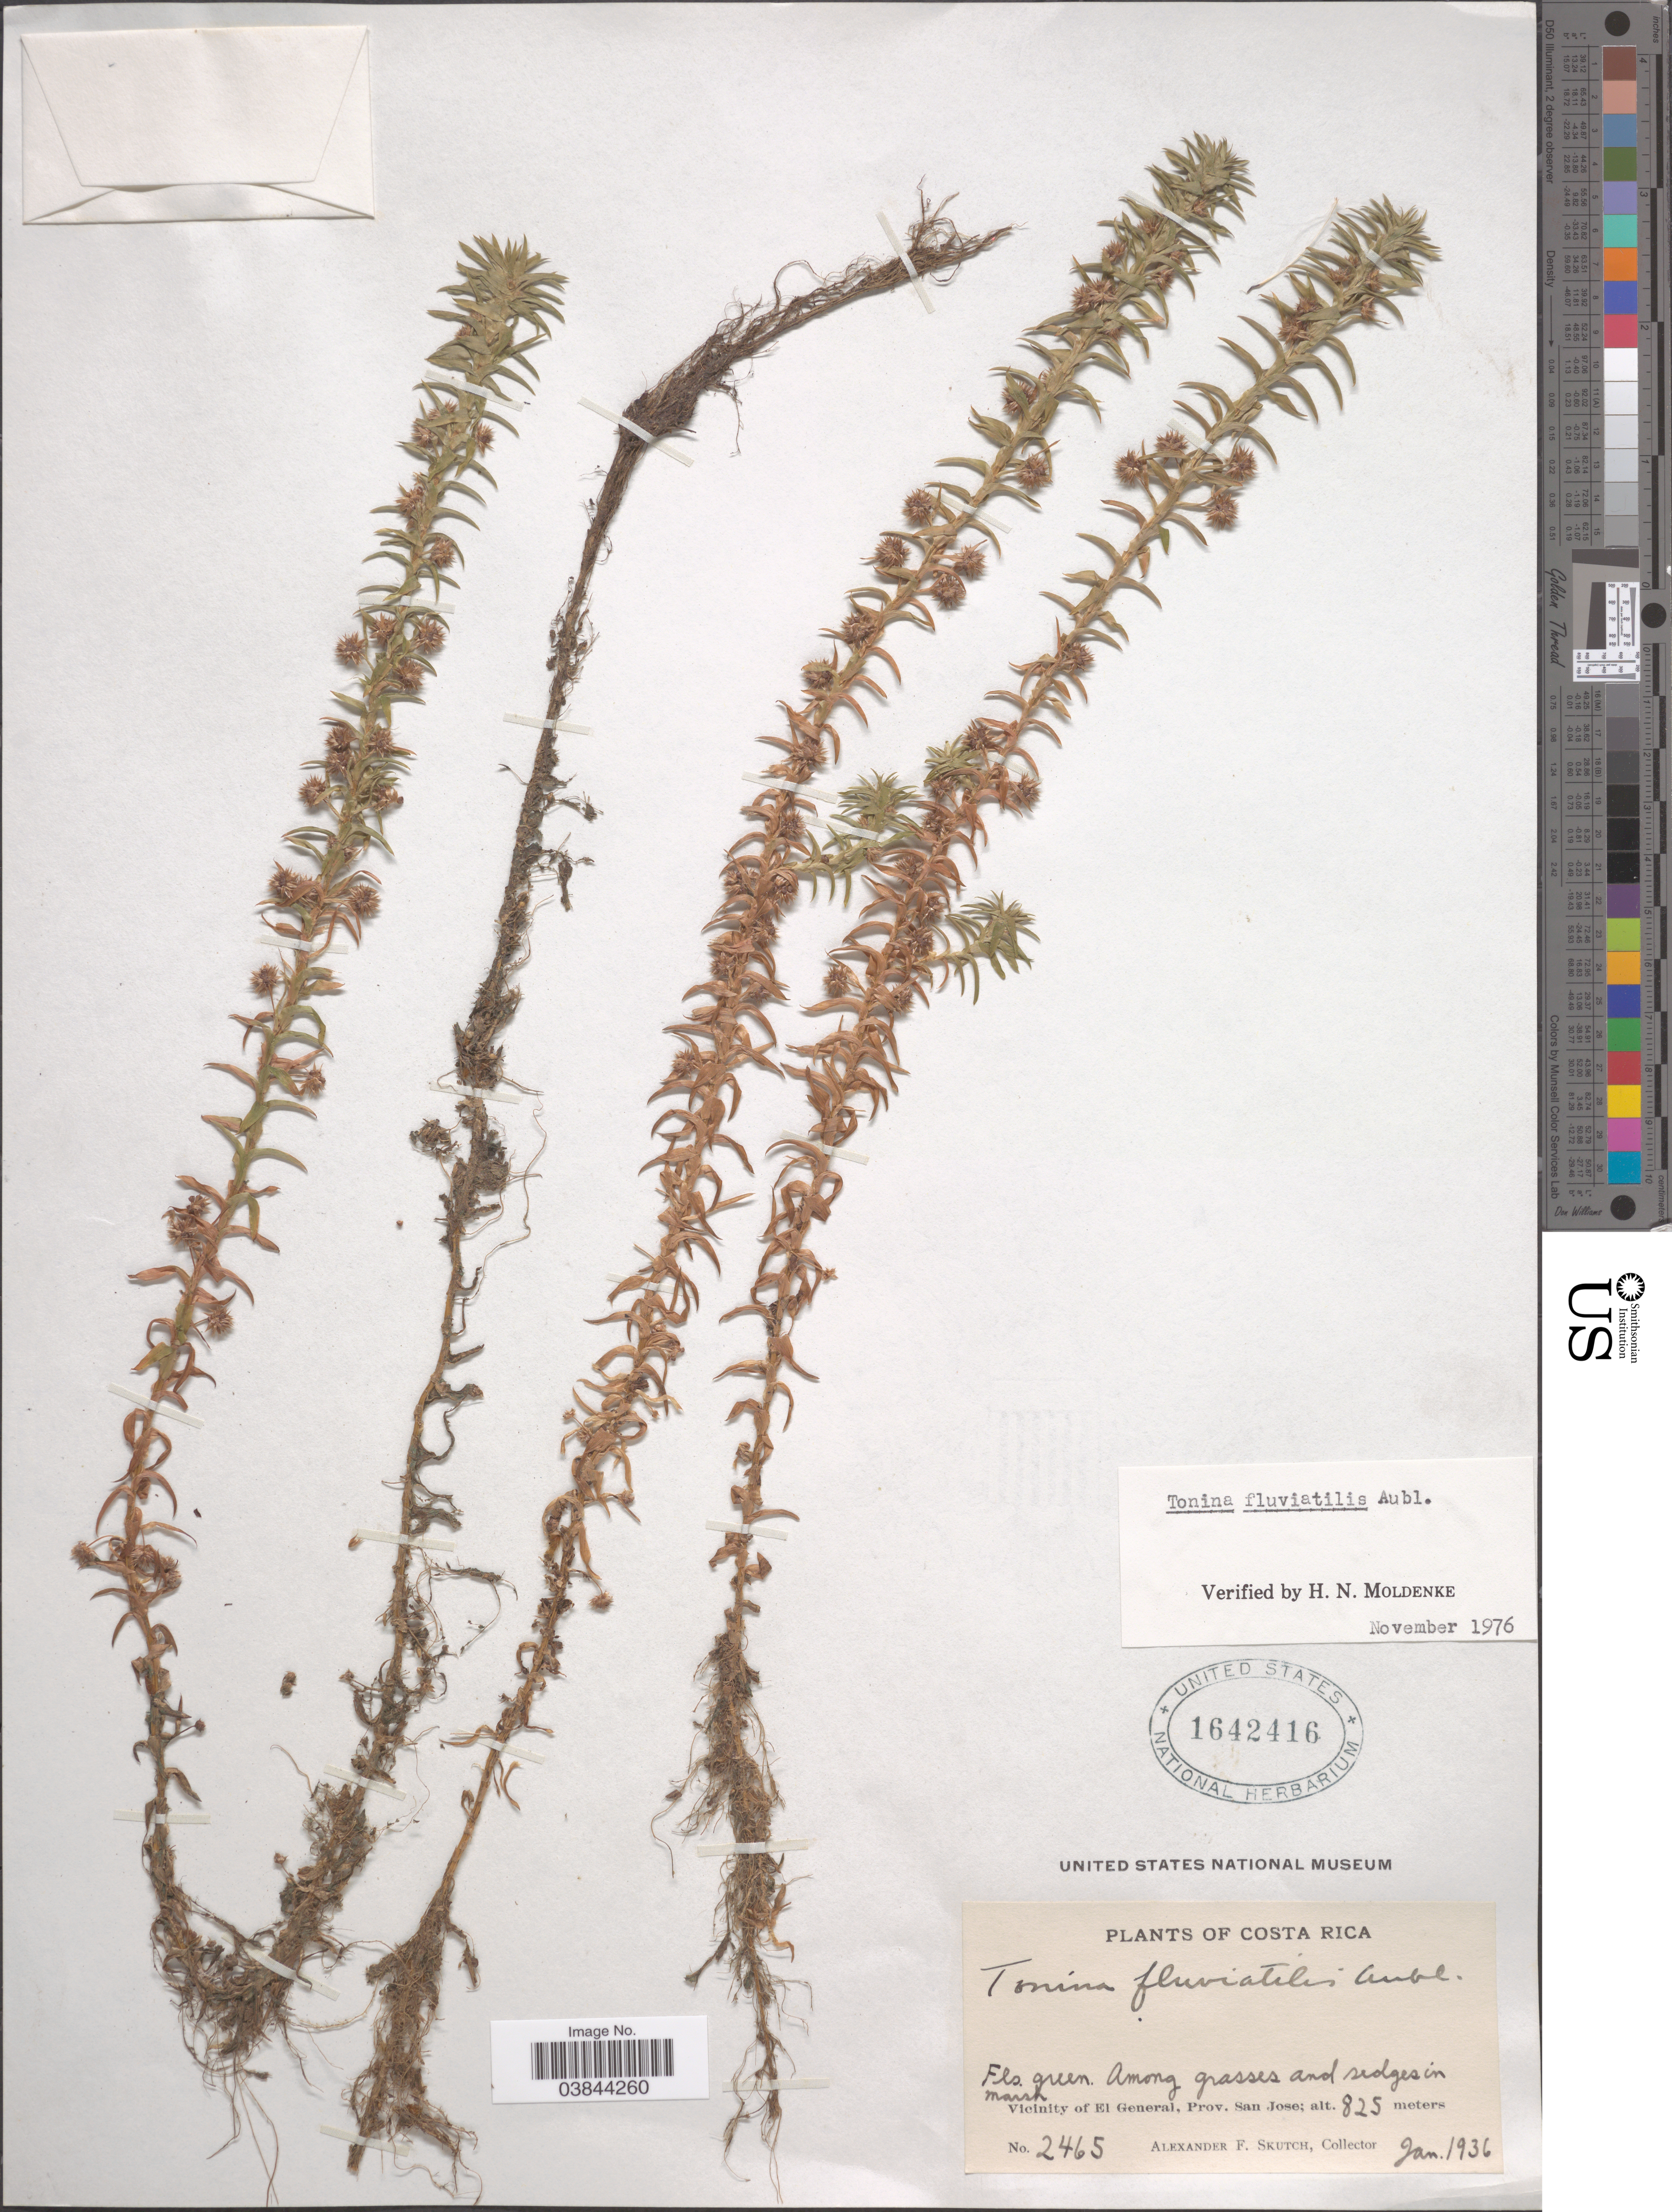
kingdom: Plantae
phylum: Tracheophyta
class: Liliopsida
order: Poales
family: Eriocaulaceae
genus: Tonina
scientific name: Tonina fluviatilis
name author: Aubl.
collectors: A. F. Skutch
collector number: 2465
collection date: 1936-01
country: Costa Rica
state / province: San José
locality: Vicinity of El General.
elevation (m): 825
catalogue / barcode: US 1642416